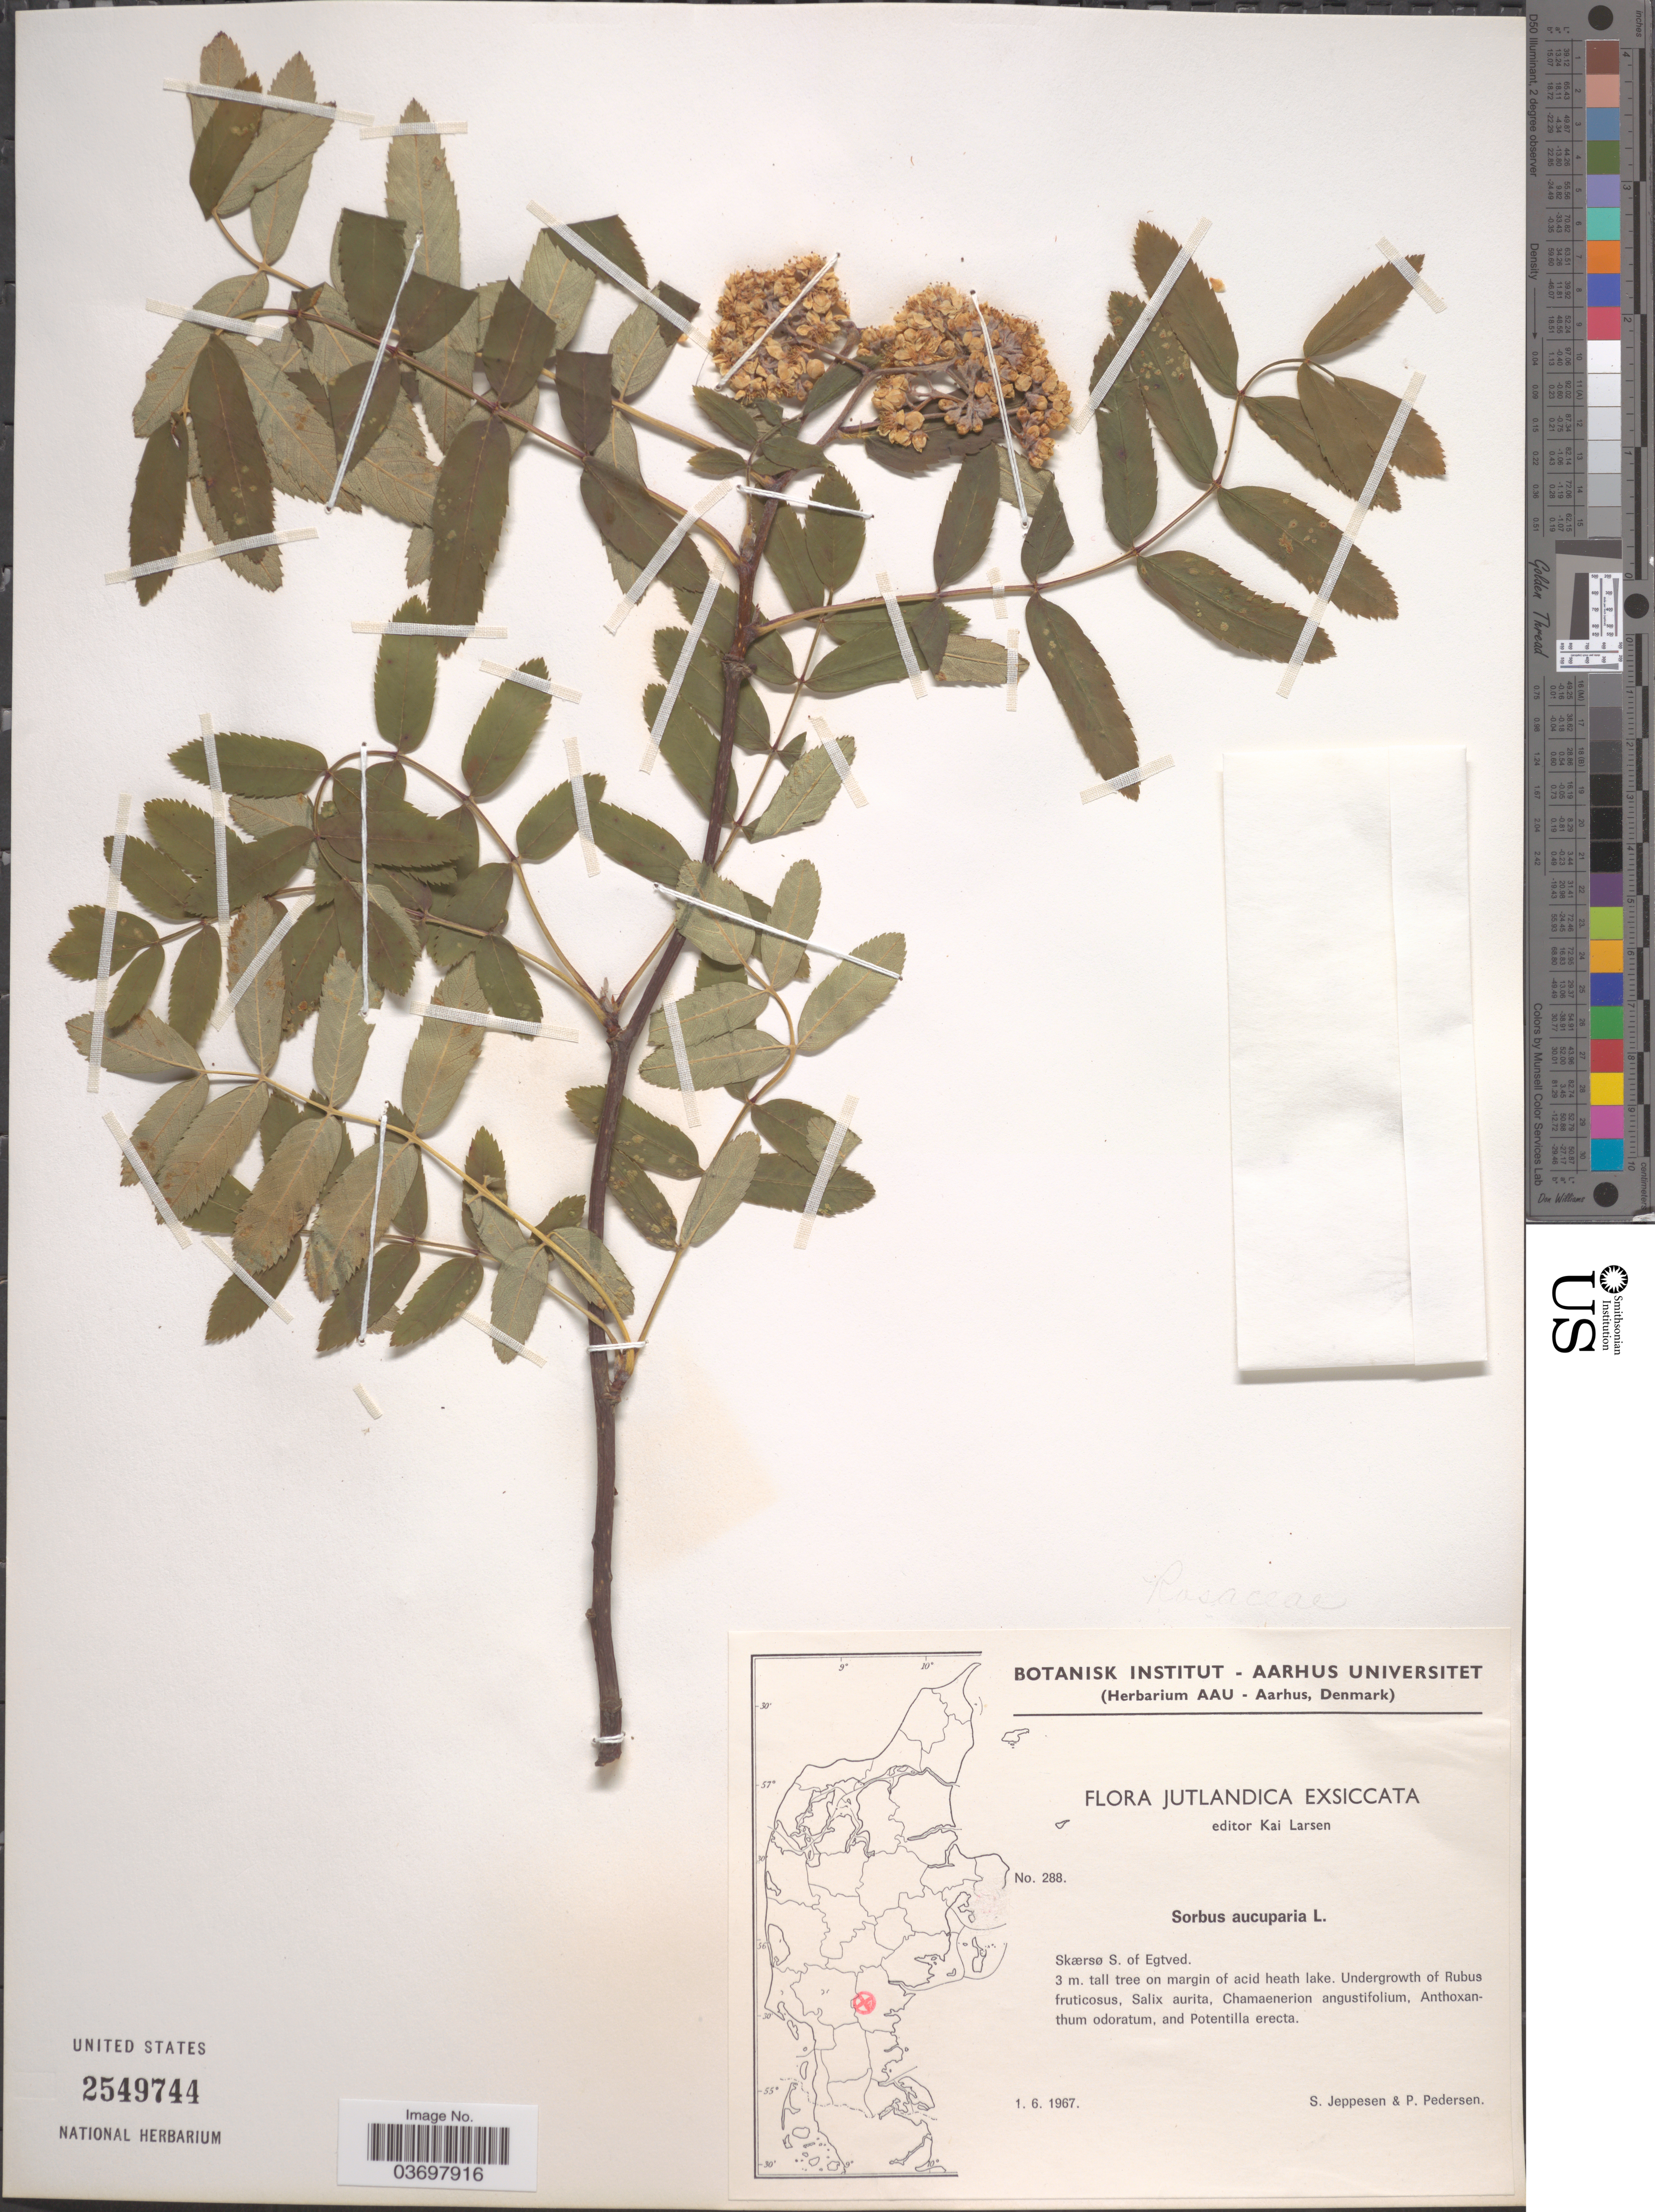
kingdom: Plantae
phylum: Tracheophyta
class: Magnoliopsida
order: Rosales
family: Rosaceae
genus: Sorbus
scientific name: Sorbus aucuparia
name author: L.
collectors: S. Jeppesen & P. Pedersen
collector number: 288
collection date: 1967-06-01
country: Denmark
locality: Jutlandica. Skærsø S. of Egtved.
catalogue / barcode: US 2549744